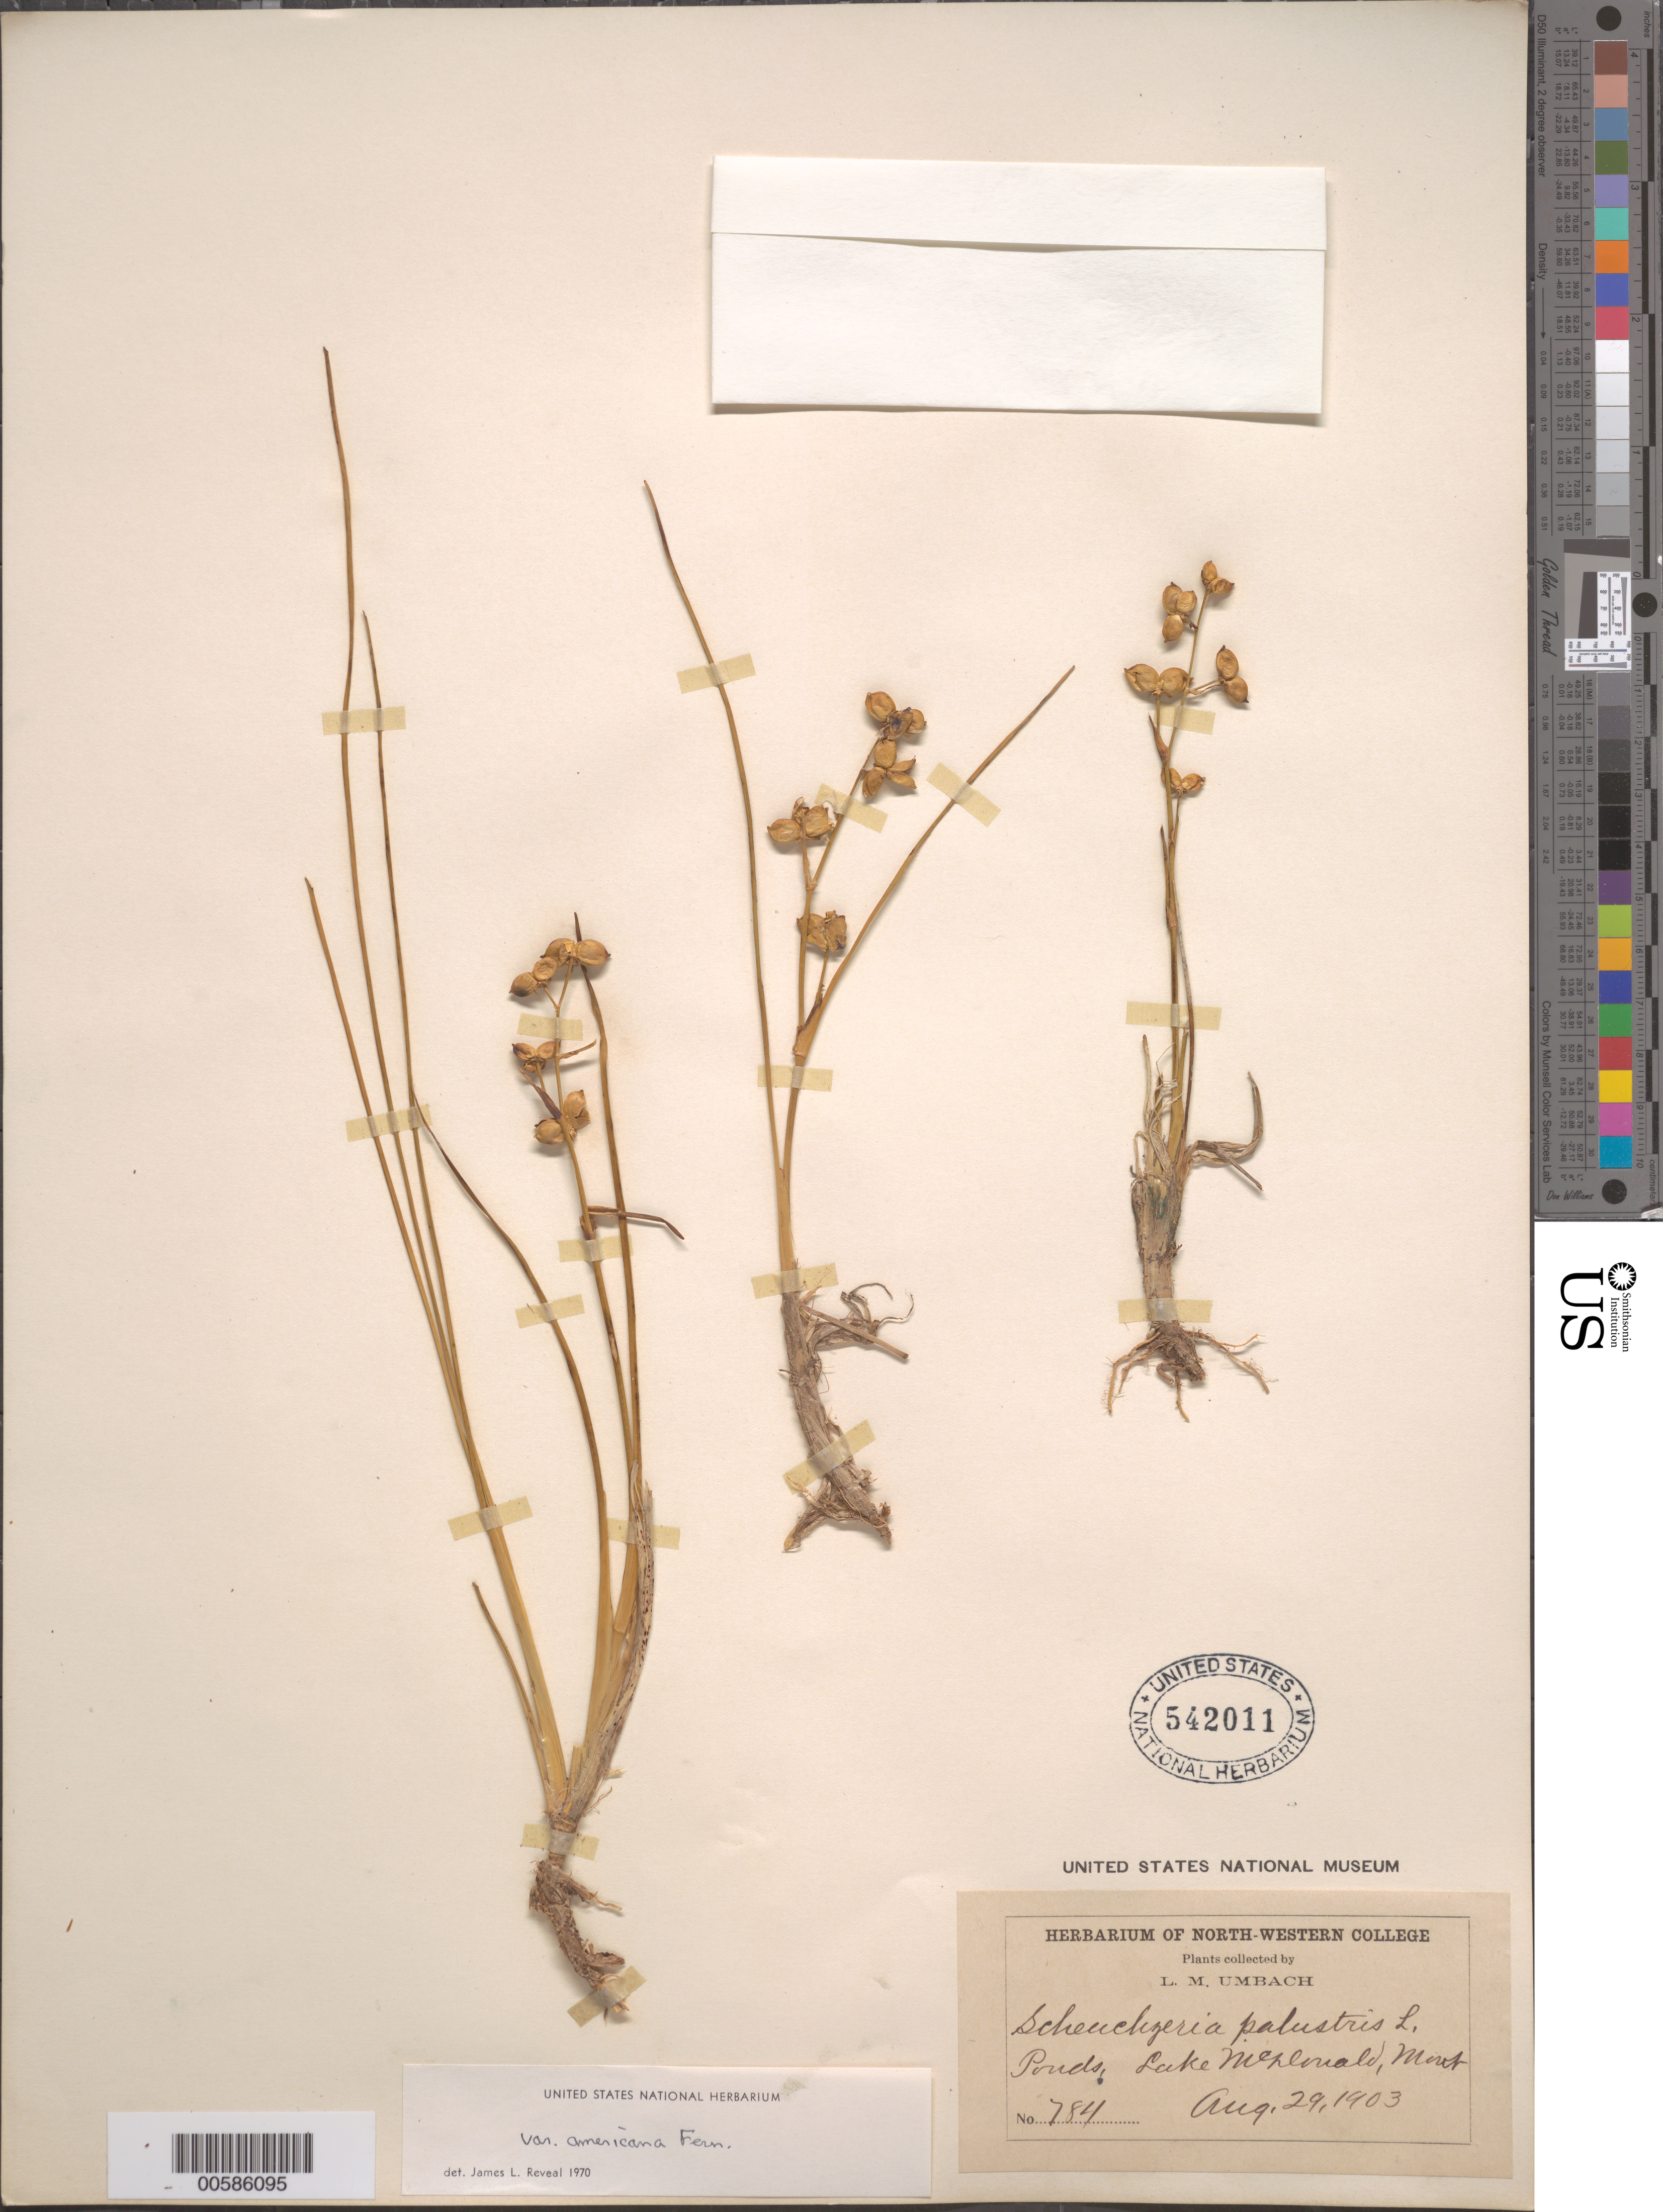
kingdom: Plantae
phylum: Tracheophyta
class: Liliopsida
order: Alismatales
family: Scheuchzeriaceae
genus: Scheuchzeria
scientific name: Scheuchzeria palustris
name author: L.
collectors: L. M. Umbach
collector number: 784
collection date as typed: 29 Aug 1903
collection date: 1903-08-29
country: United States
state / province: Montana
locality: MacDonald Lake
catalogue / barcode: US 542011